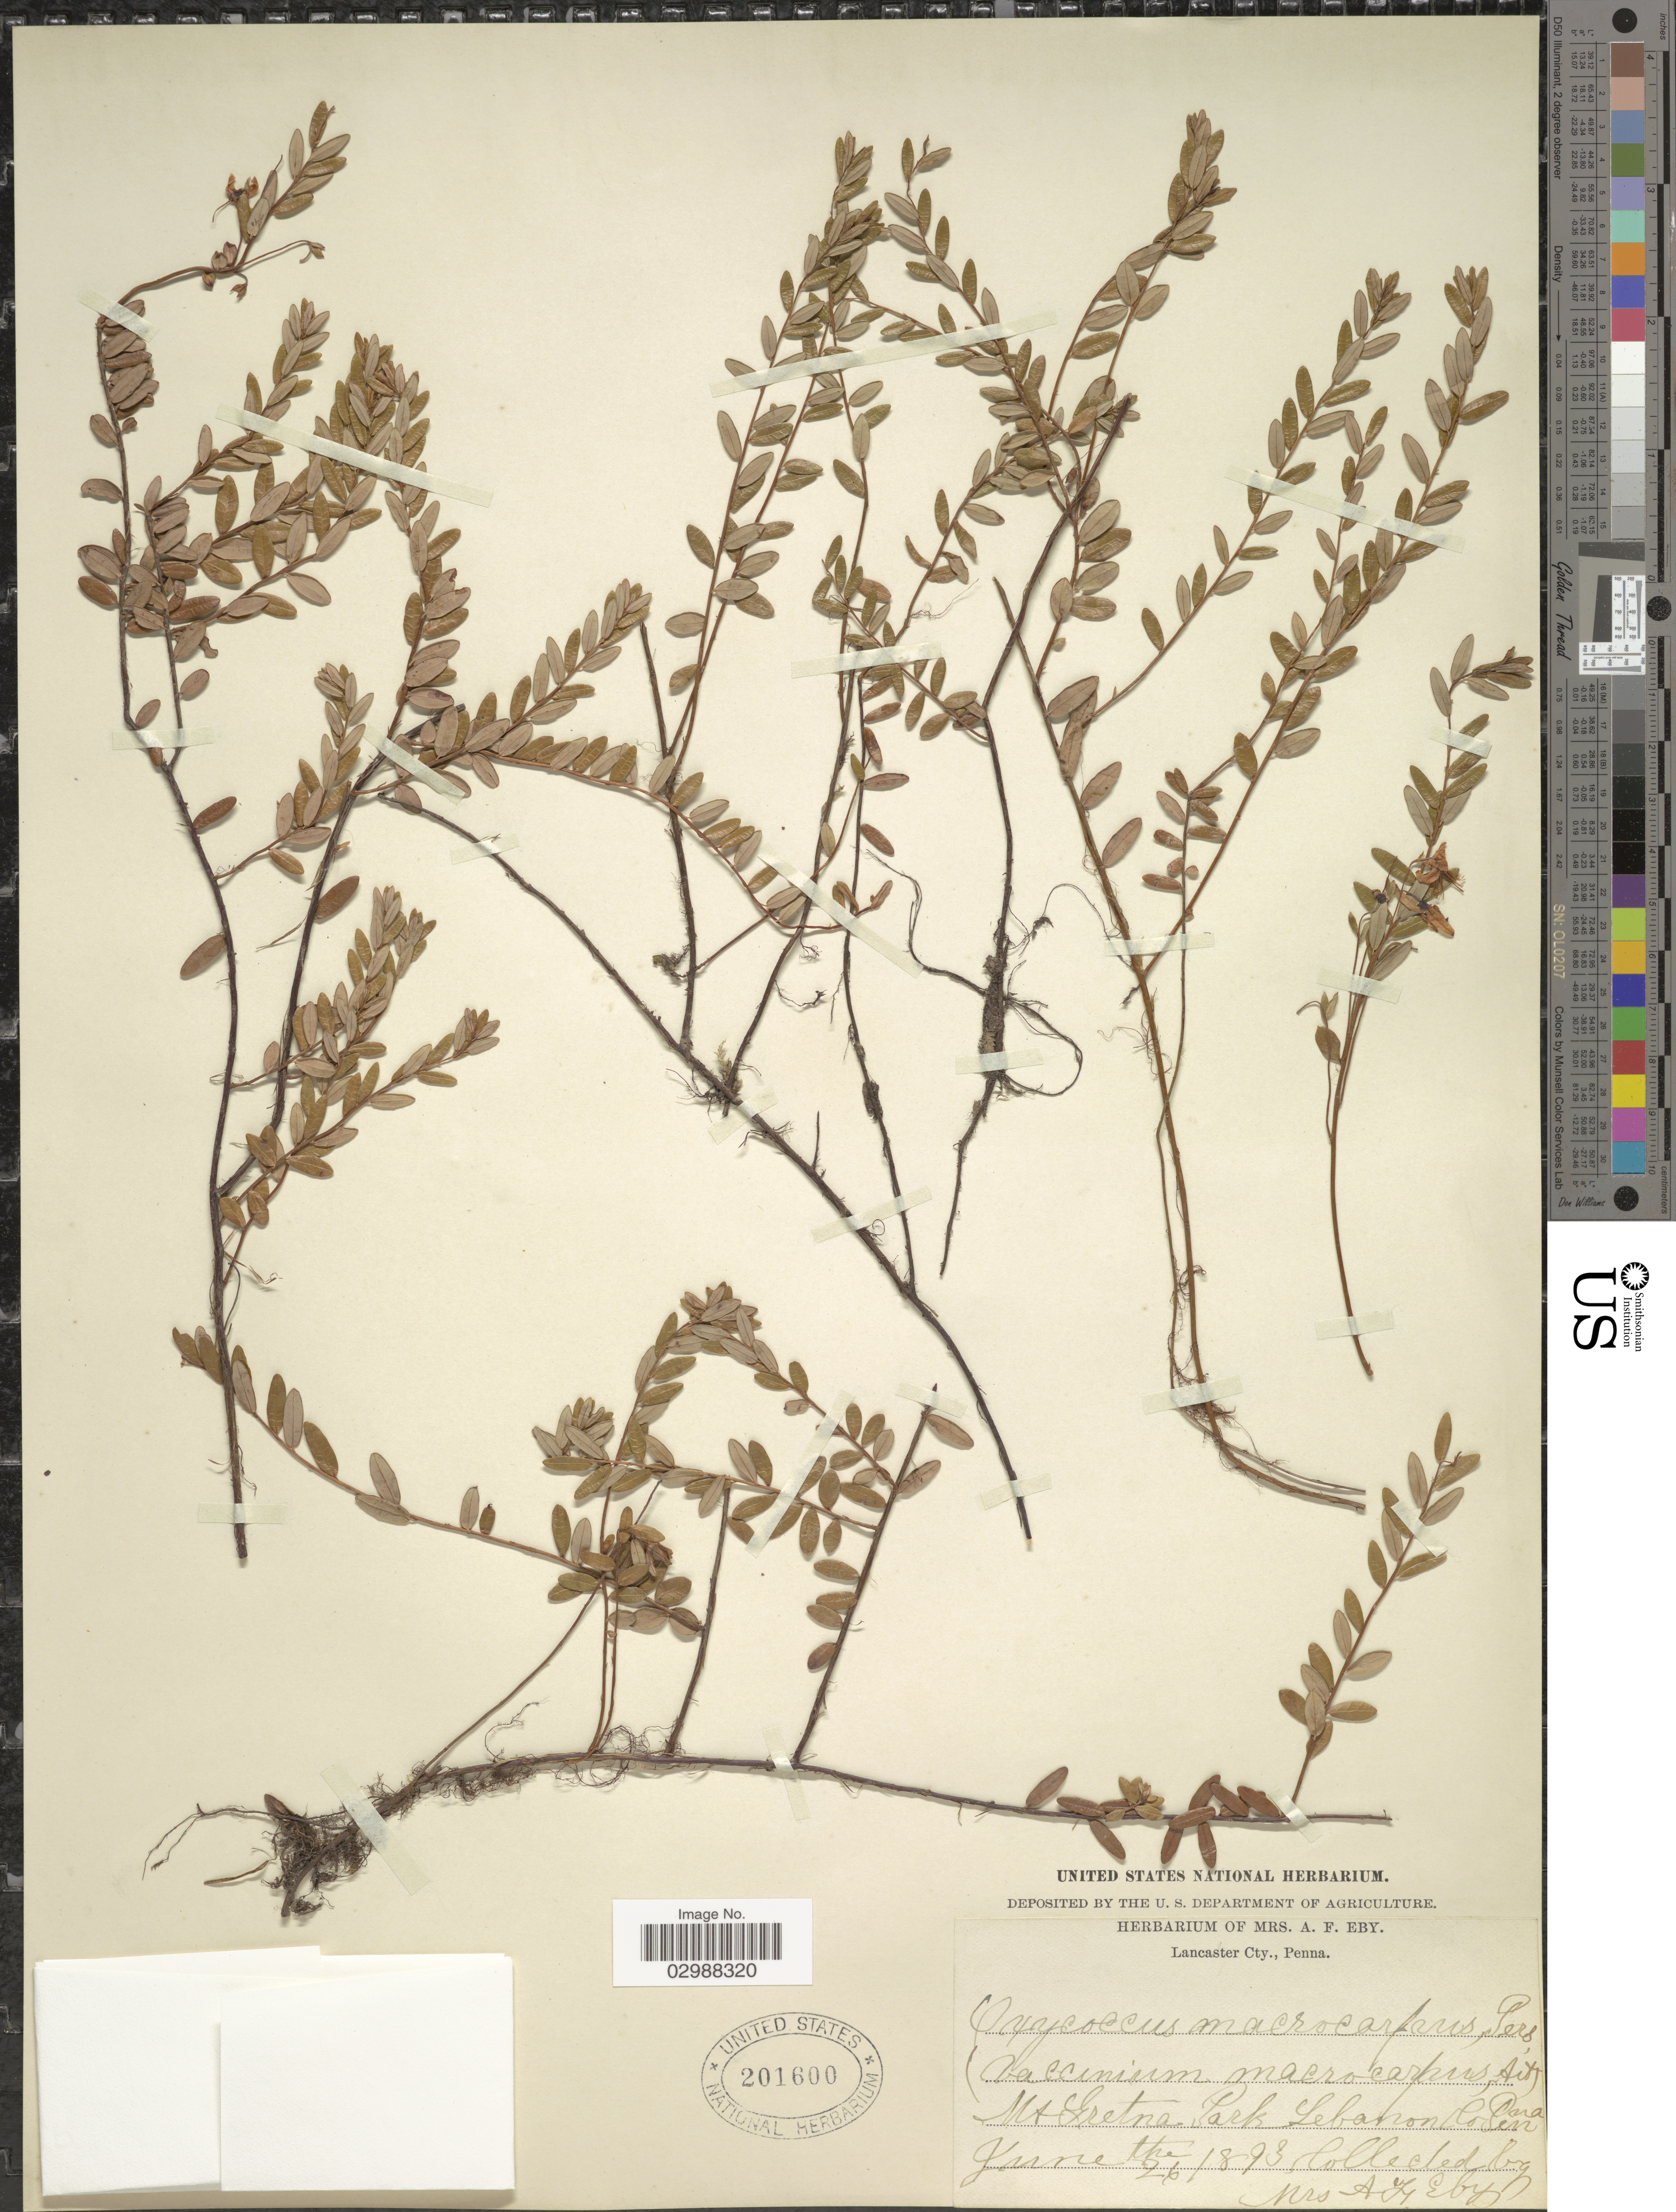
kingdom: Plantae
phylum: Tracheophyta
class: Magnoliopsida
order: Ericales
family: Ericaceae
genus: Vaccinium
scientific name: Vaccinium macrocarpon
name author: Aiton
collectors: Mrs. A. F. Eby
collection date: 1893-06-26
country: United States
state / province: Pennsylvania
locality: Mt. Gretna Park Lebanon Co, Penna.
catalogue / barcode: US 201600